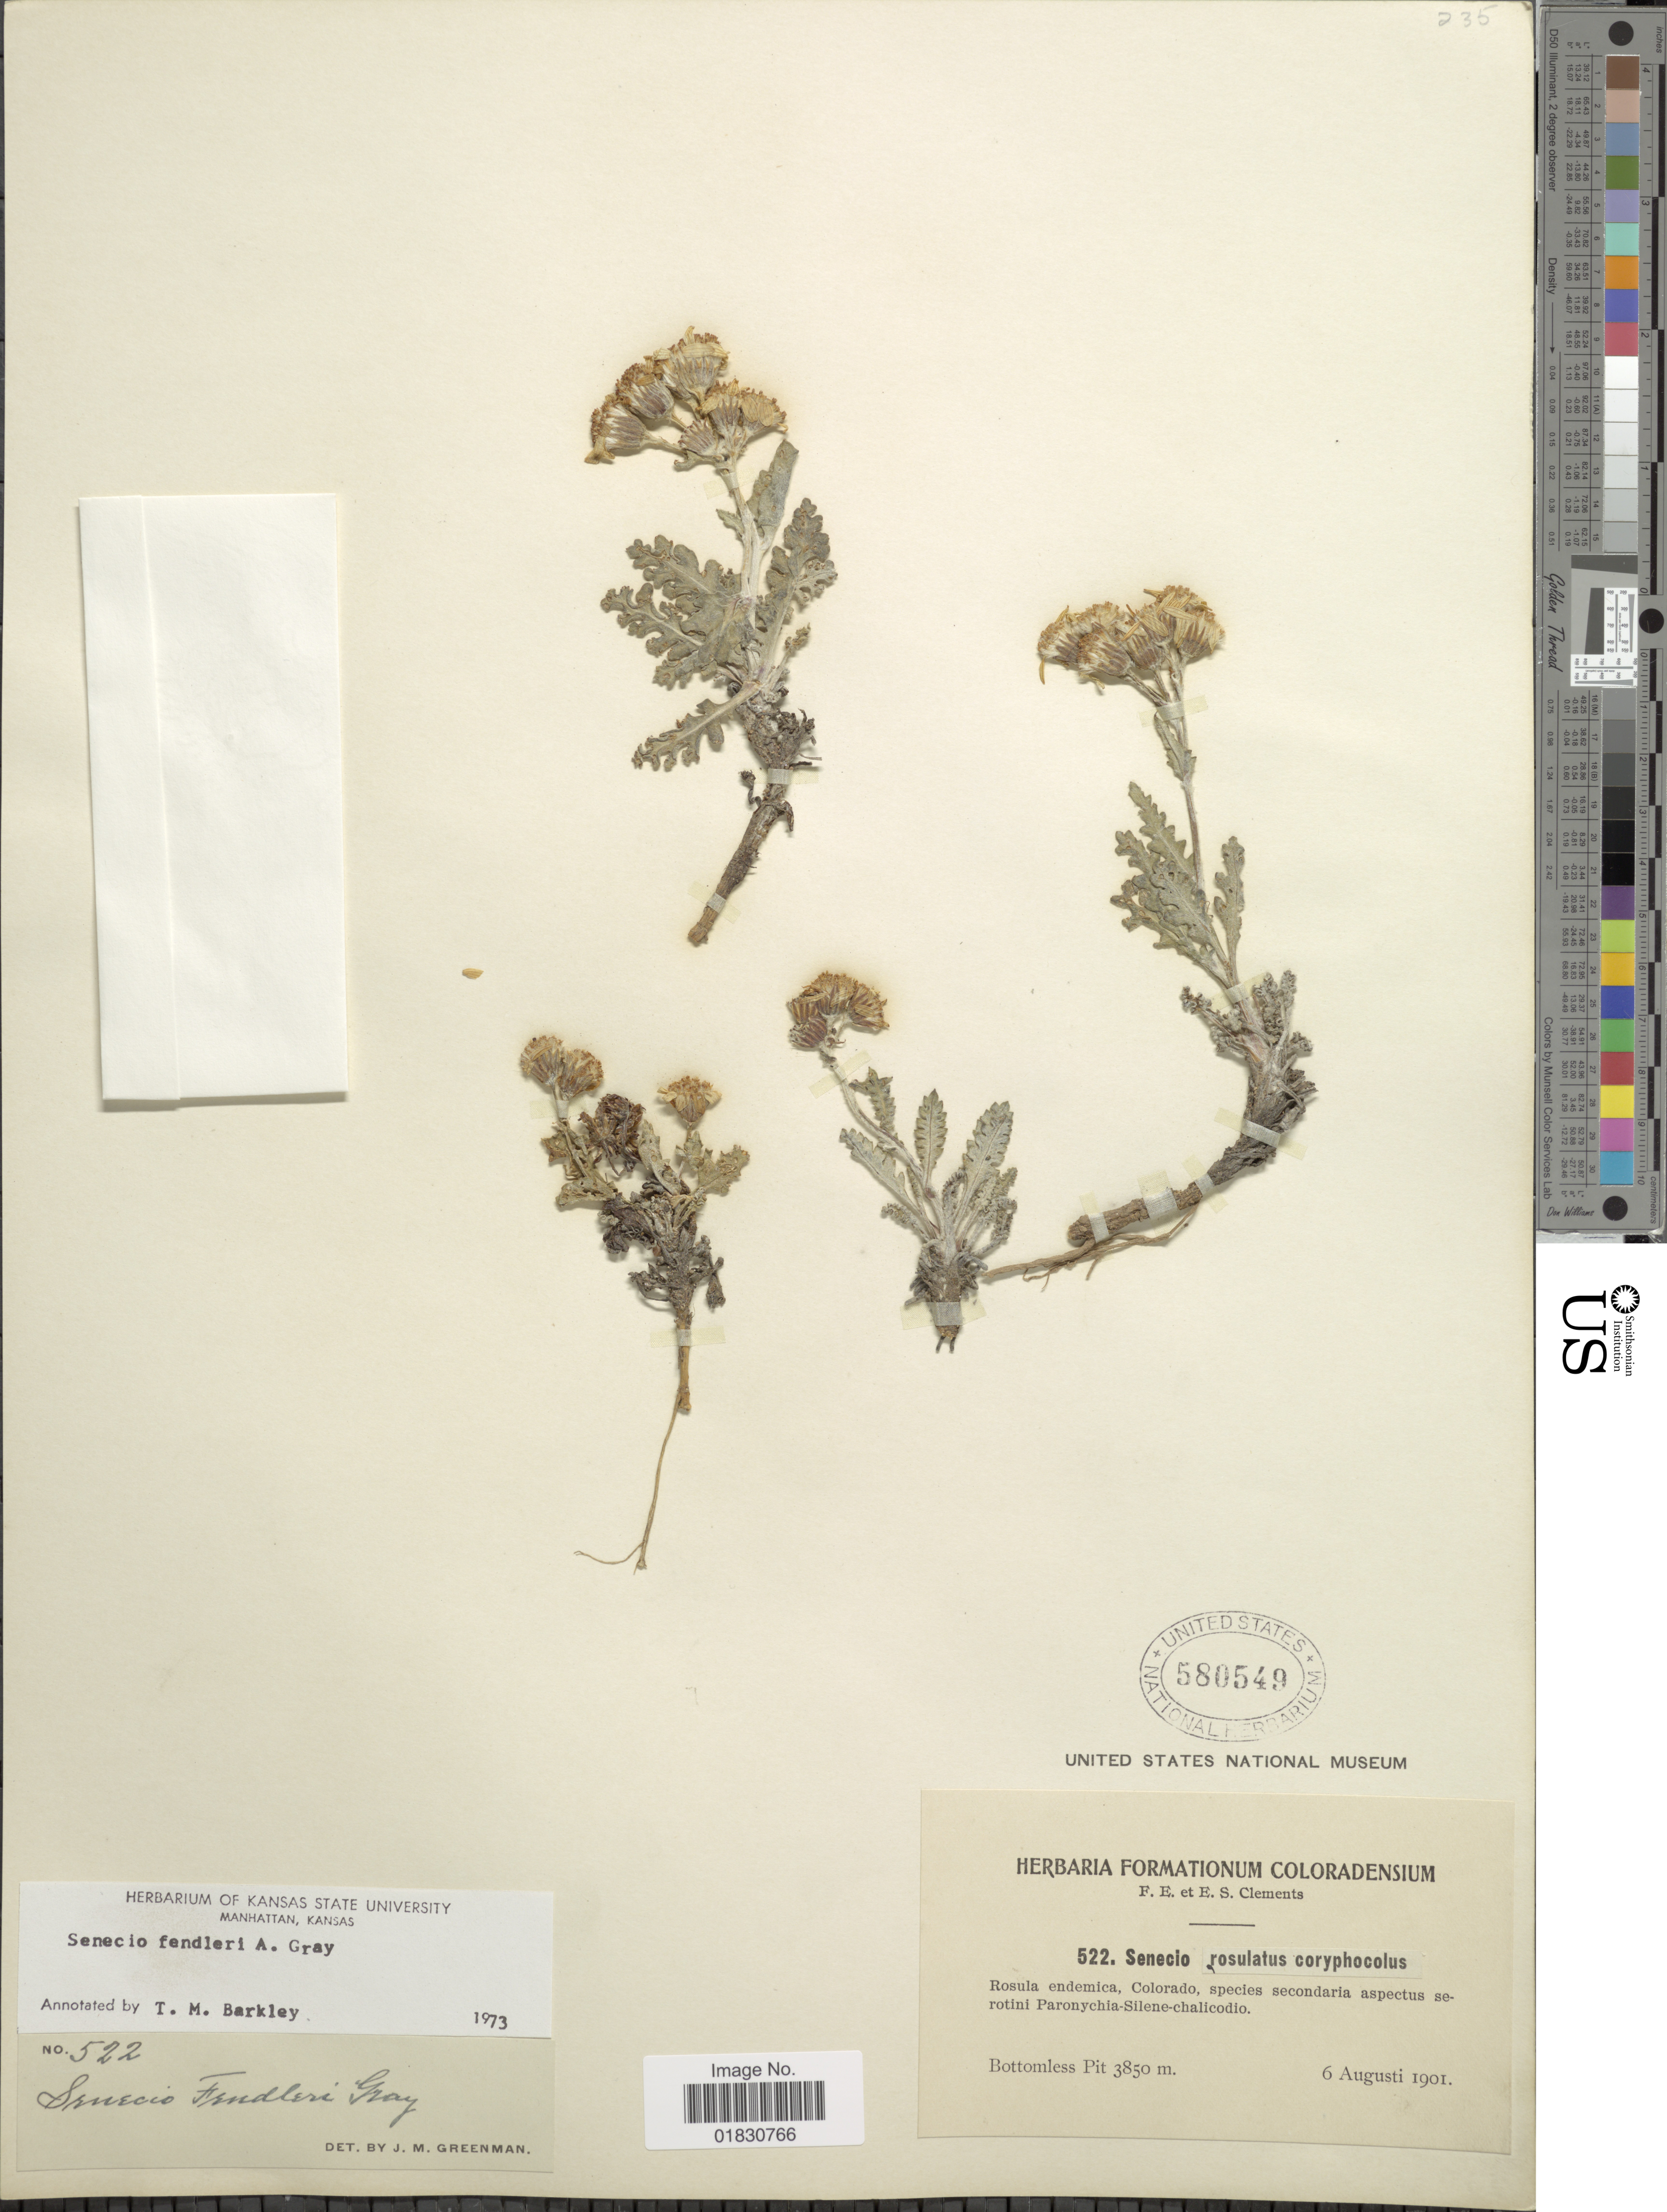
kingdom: Plantae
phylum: Tracheophyta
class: Magnoliopsida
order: Asterales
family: Asteraceae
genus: Packera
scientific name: Packera fendleri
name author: (A. Gray) W.A. Weber & Á. Löve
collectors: F. E. Clements & E. S. Clements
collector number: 522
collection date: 1901-08-06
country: United States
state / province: Colorado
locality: Bottomless Pit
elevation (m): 3850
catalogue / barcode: US 580549